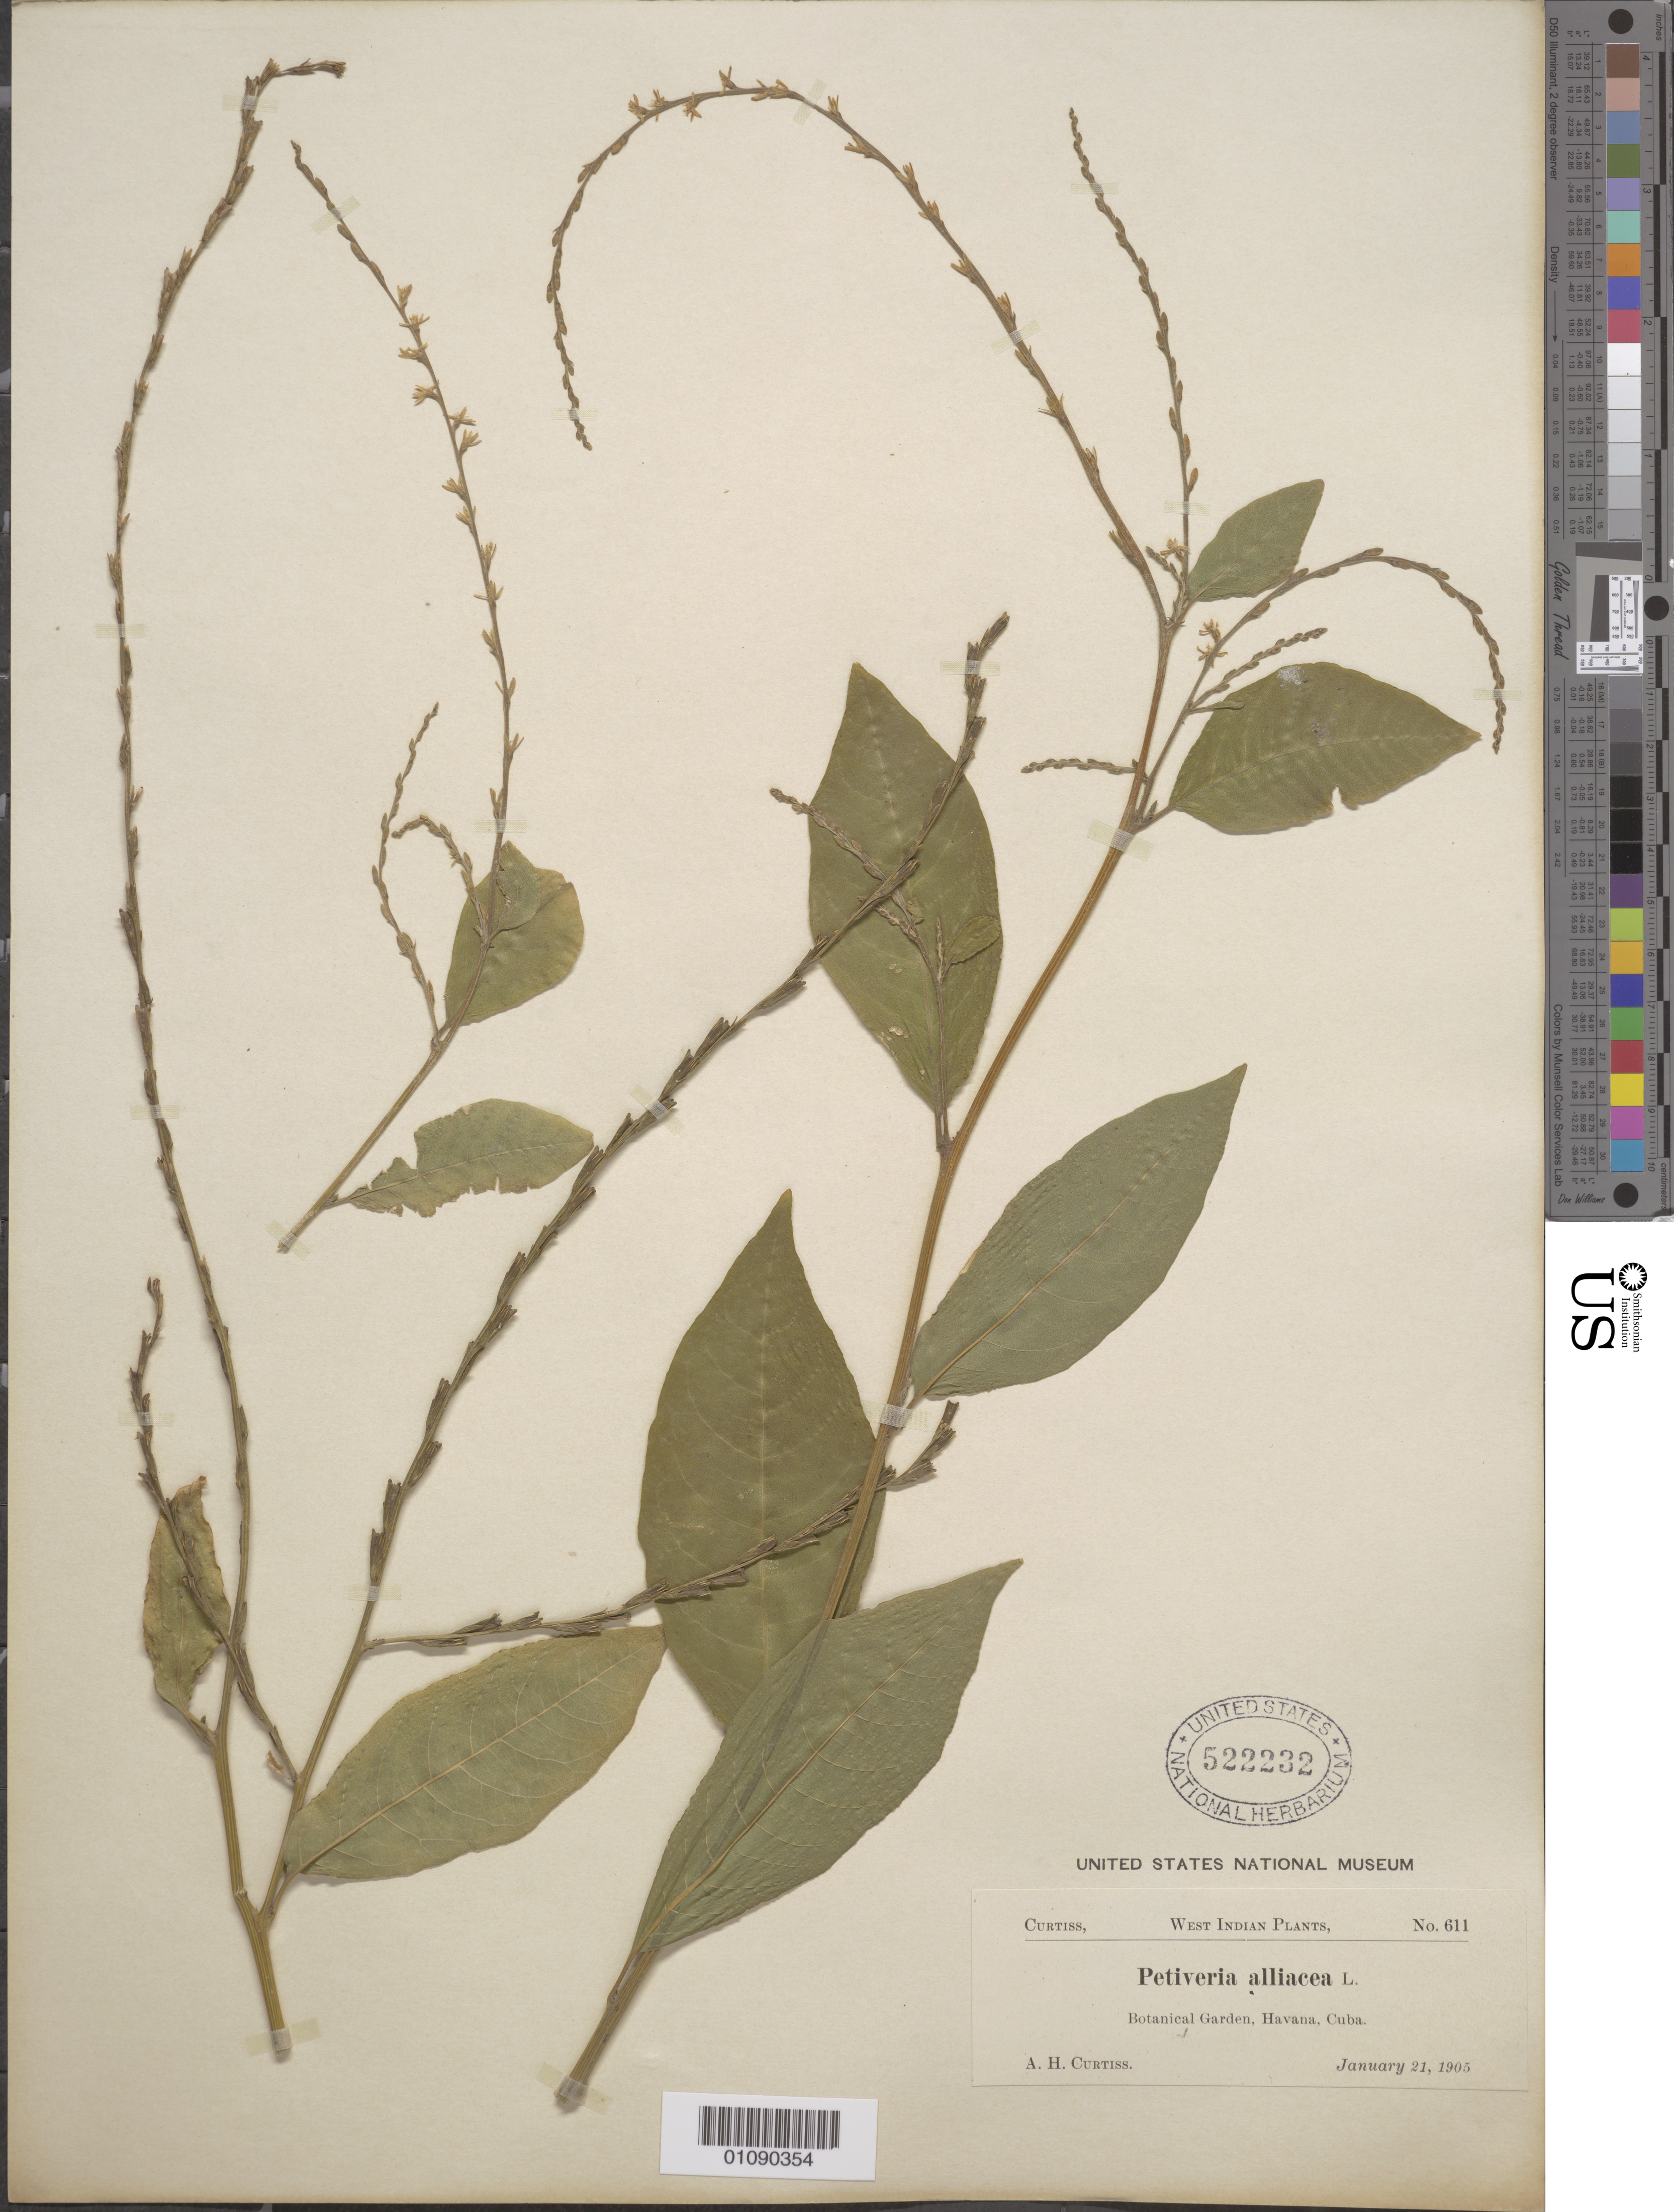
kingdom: Plantae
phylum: Tracheophyta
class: Magnoliopsida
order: Caryophyllales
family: Phytolaccaceae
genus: Petiveria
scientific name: Petiveria alliacea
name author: L.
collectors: A. H. Curtiss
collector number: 611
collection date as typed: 21 Jan 1905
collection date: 1905-01-21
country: Cuba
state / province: La Habana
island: Cuba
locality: Havana, Botanical Garden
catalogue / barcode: US 522232